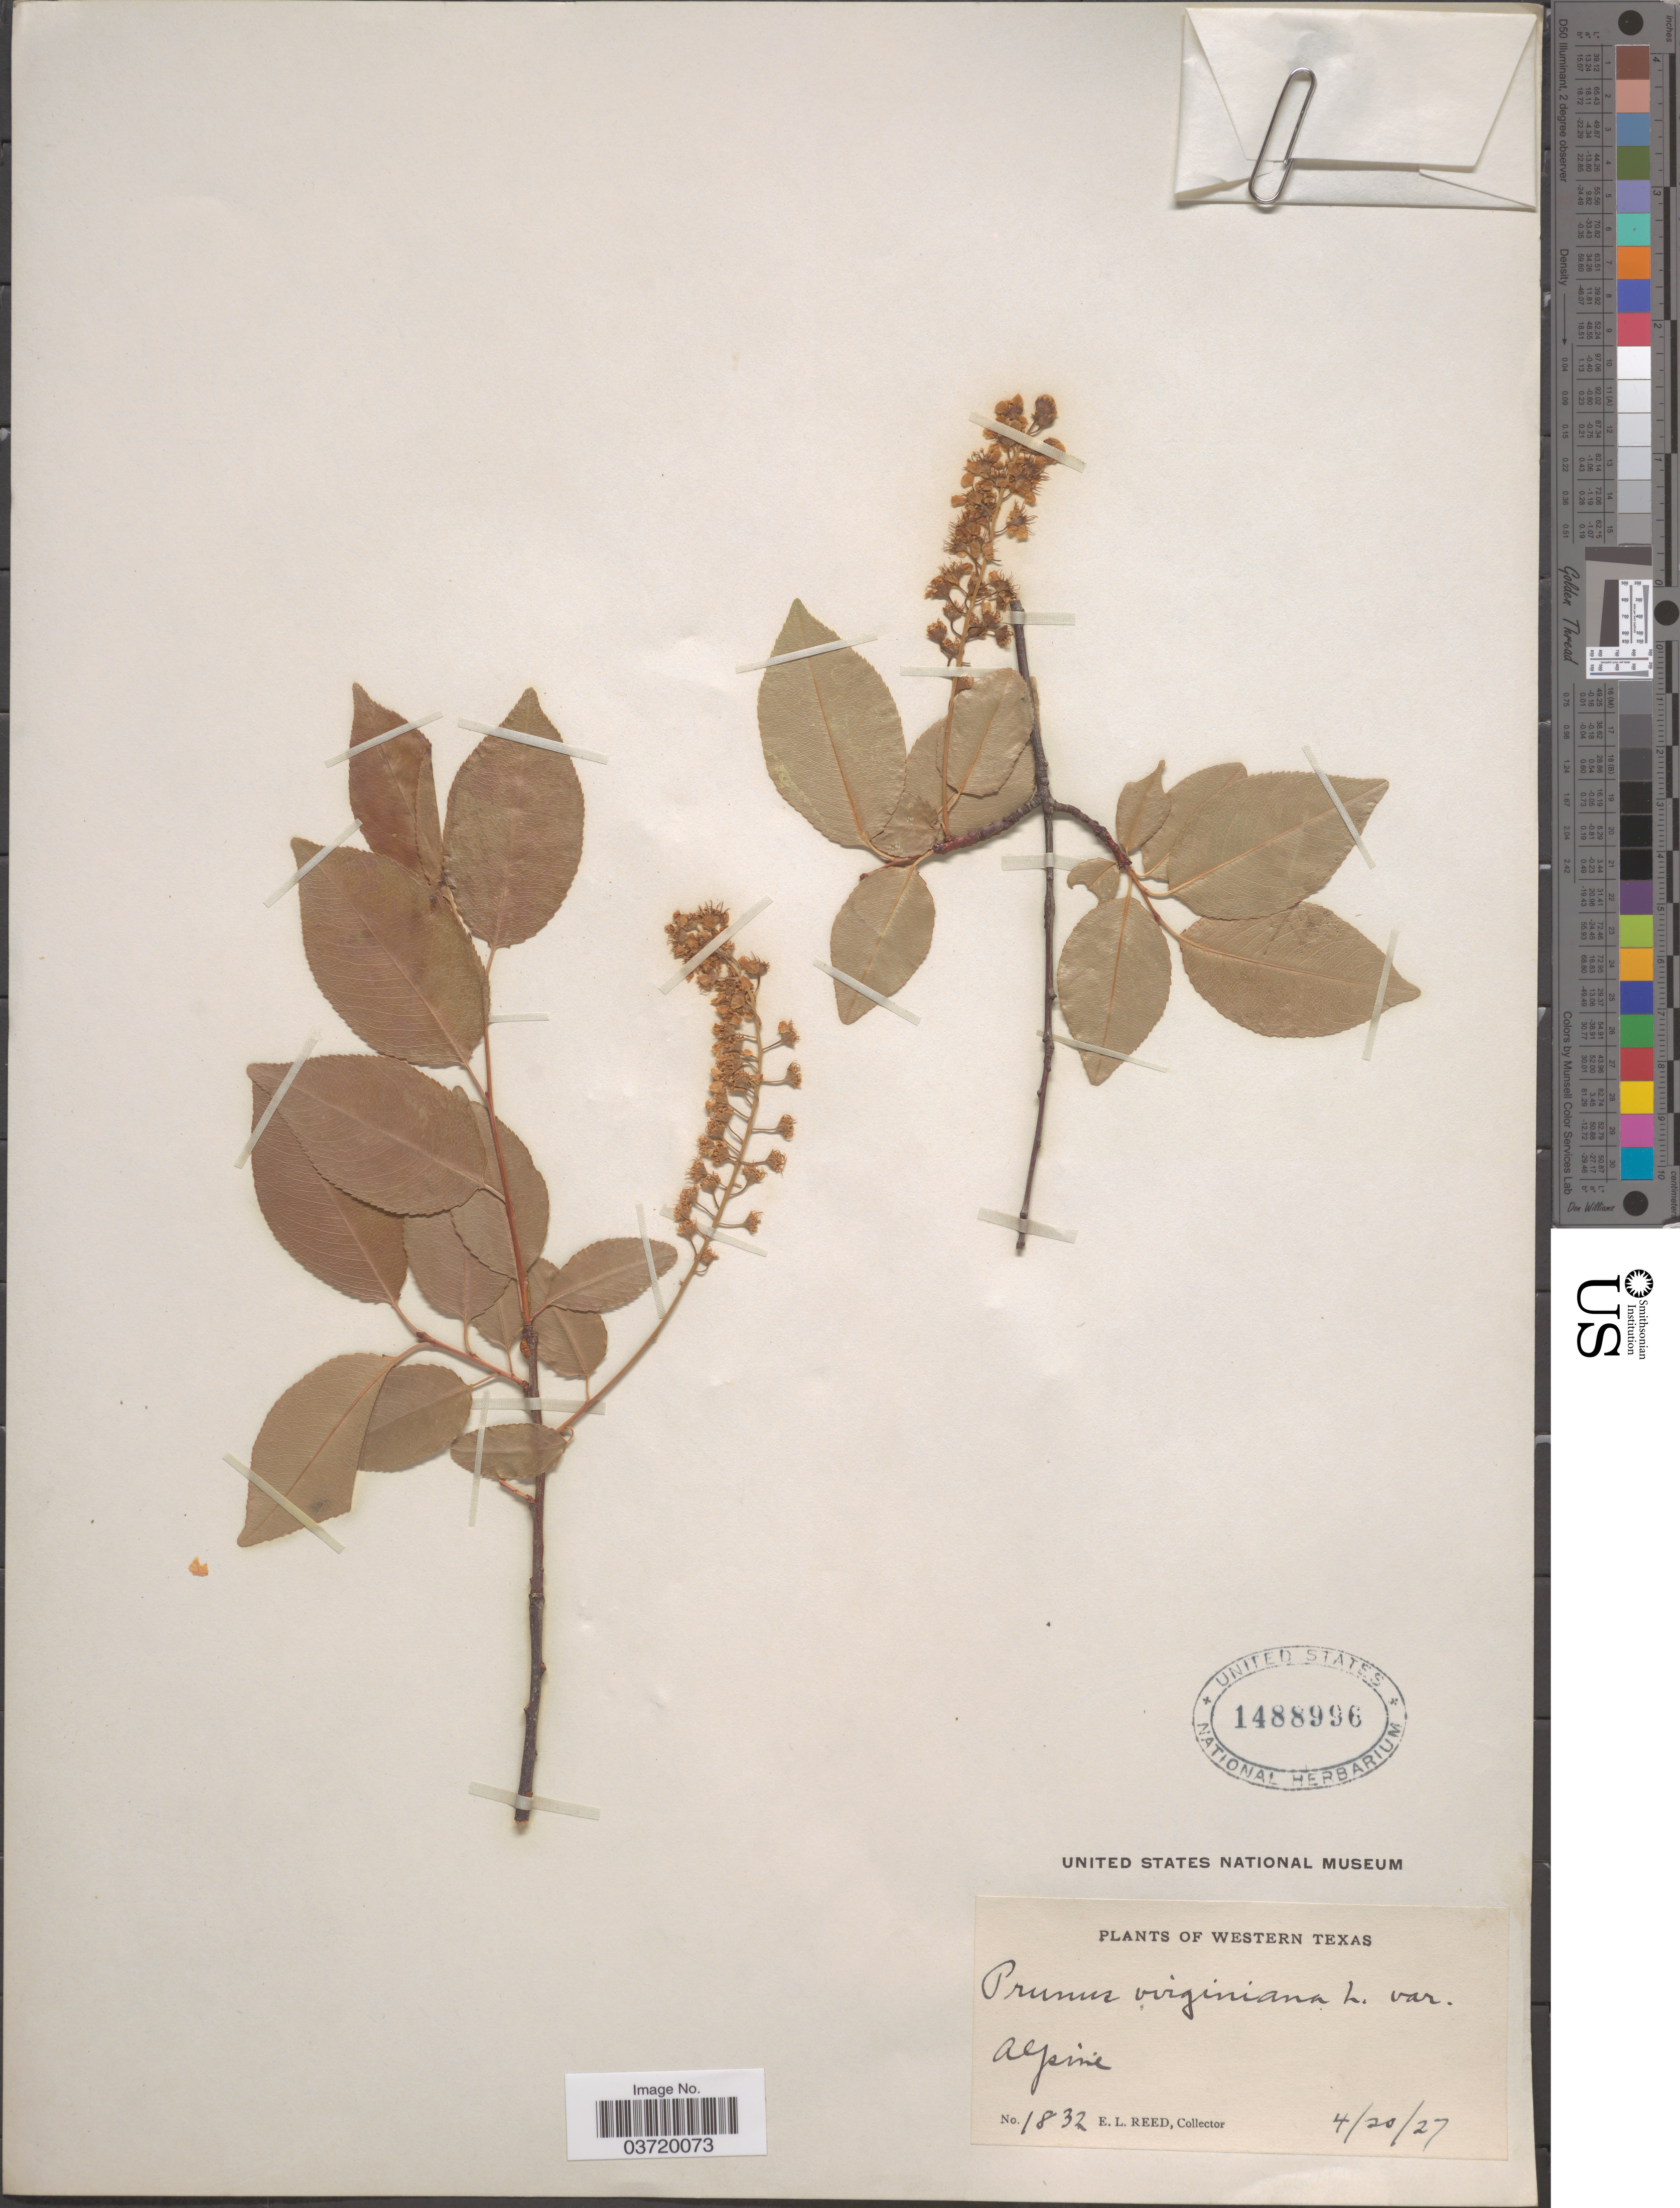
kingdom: Plantae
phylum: Tracheophyta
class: Magnoliopsida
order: Rosales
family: Rosaceae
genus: Prunus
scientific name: Prunus virginiana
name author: L.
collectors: E. Reed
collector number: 1832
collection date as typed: Transcribed d/m/y: 20/4/27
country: United States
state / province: Texas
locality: Western Texas. Alpine.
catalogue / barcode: US 1488996